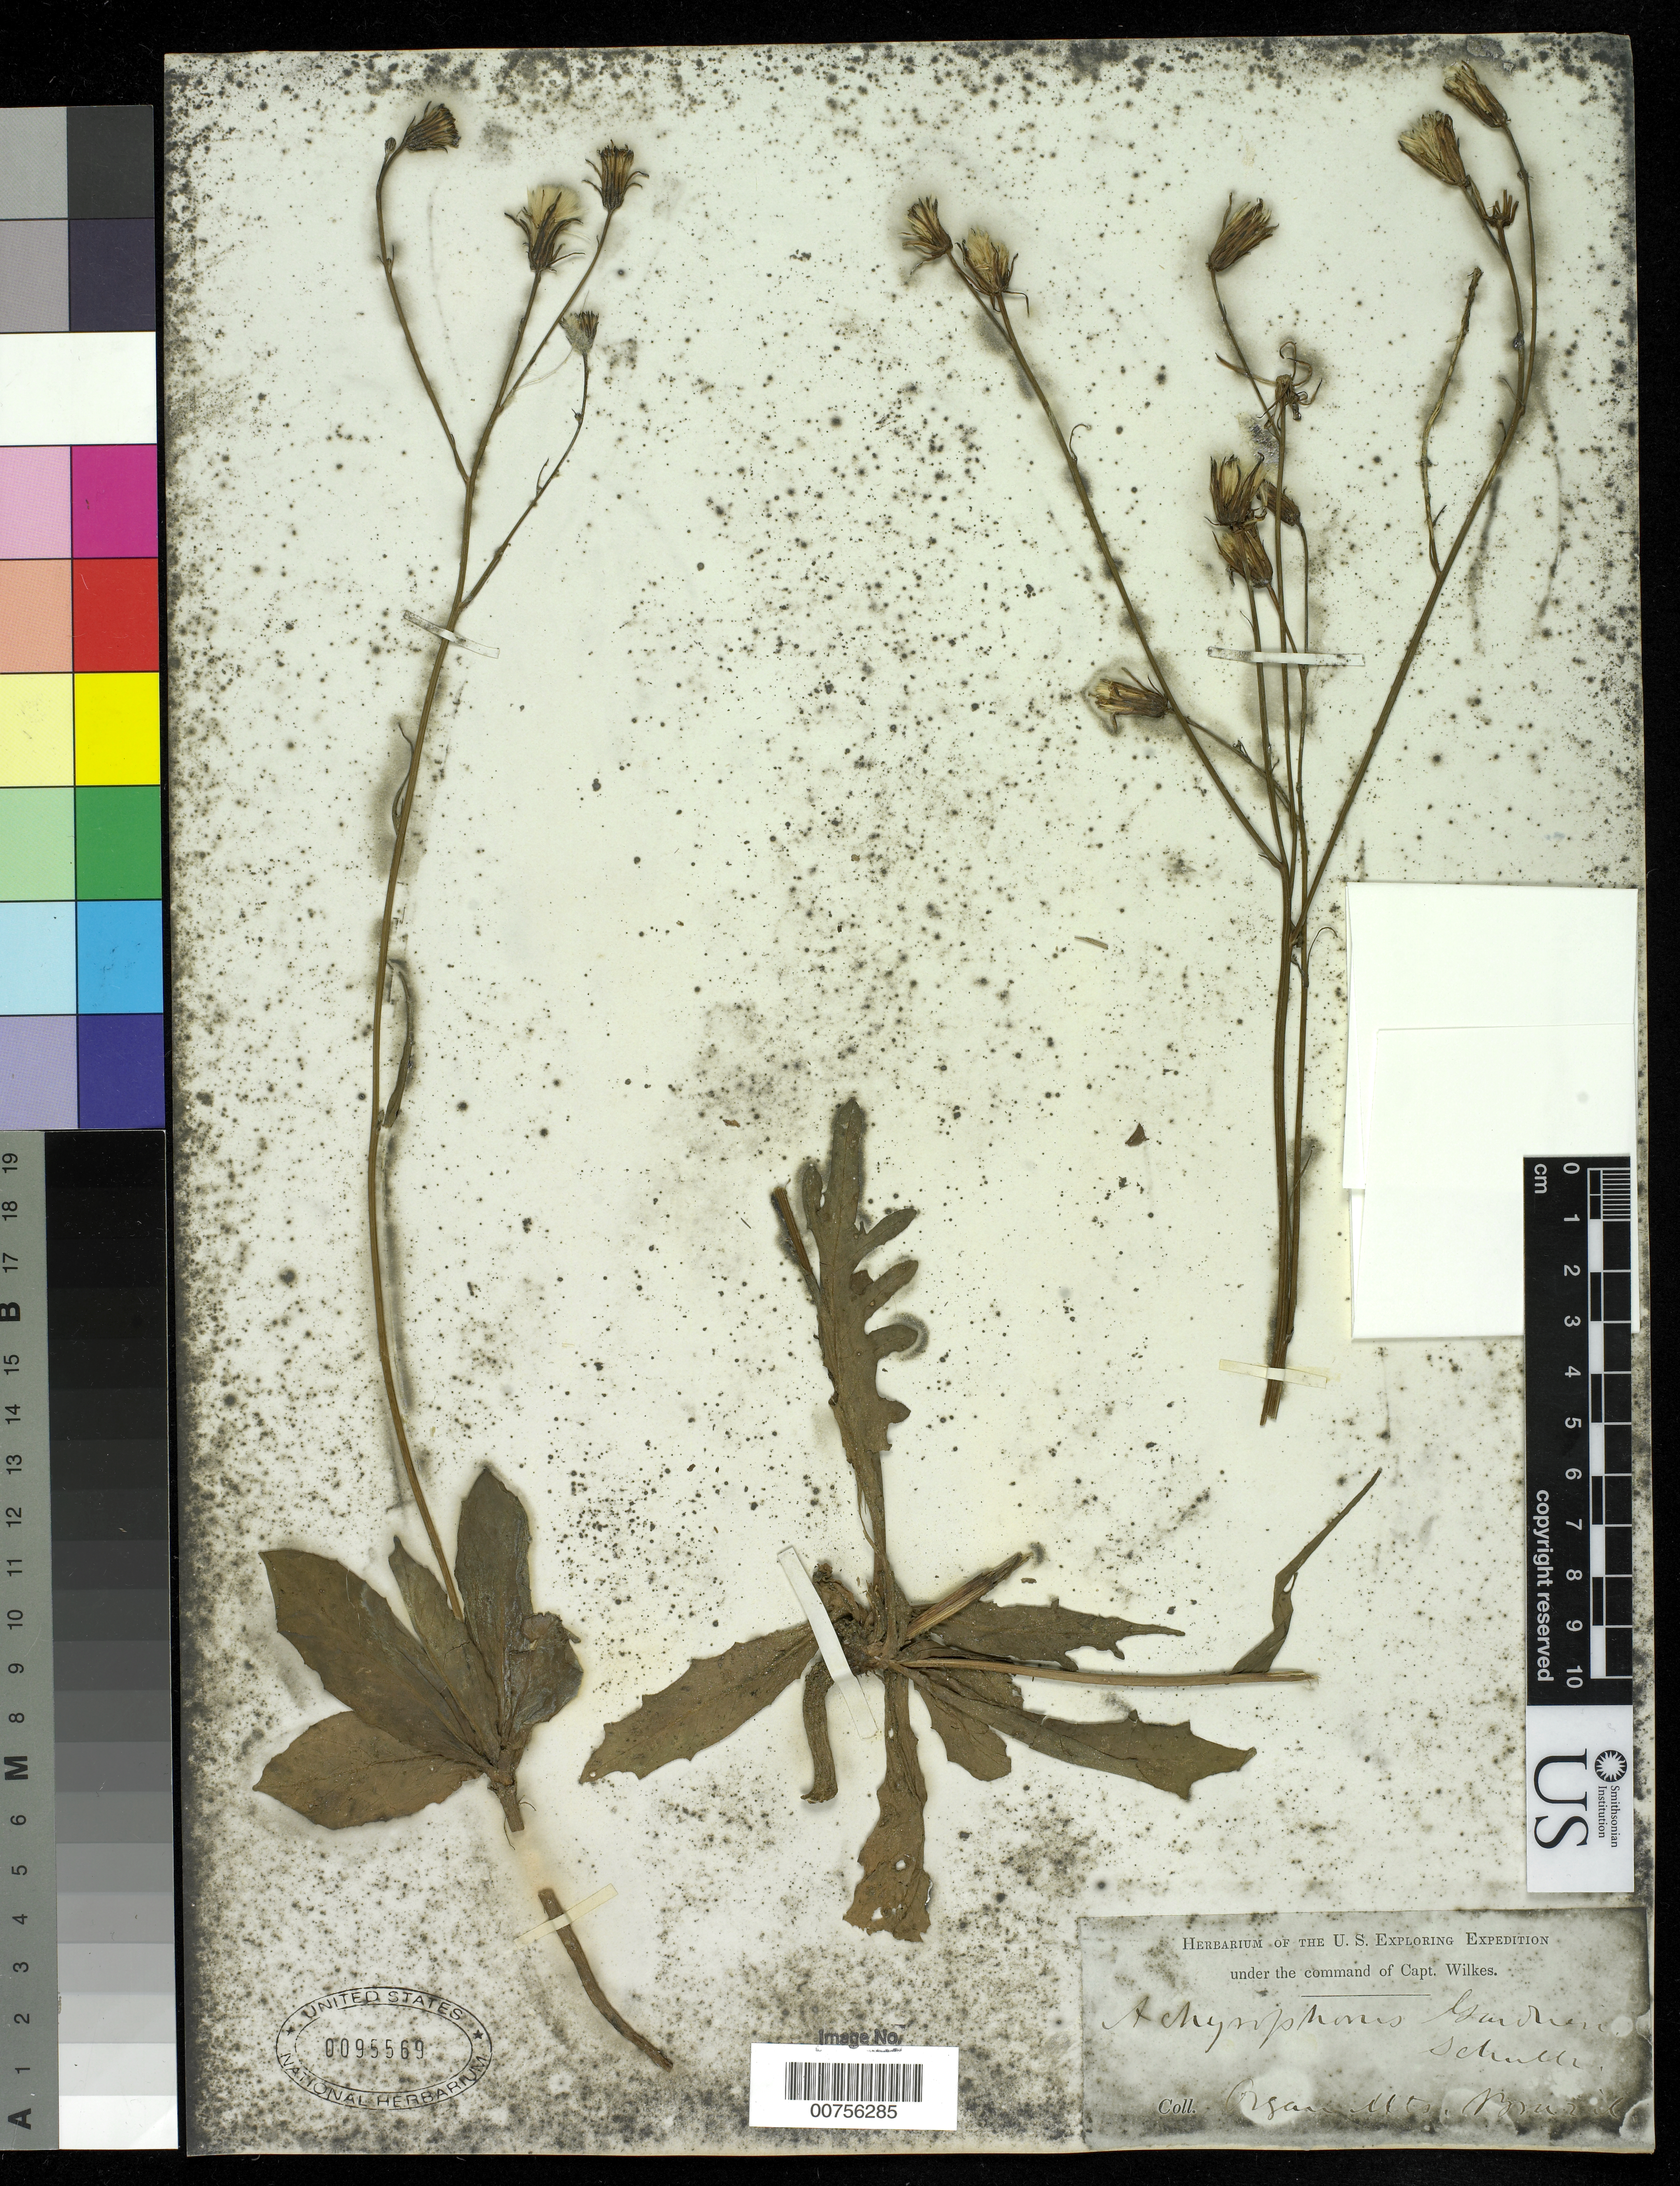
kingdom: Plantae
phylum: Tracheophyta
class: Magnoliopsida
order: Asterales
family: Asteraceae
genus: Hypochaeris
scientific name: Hypochaeris chillensis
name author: (Kunth) Britton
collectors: Wilkes Explor. Exped.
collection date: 1838/1842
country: Brazil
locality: Organ Mountains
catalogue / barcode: US 95569